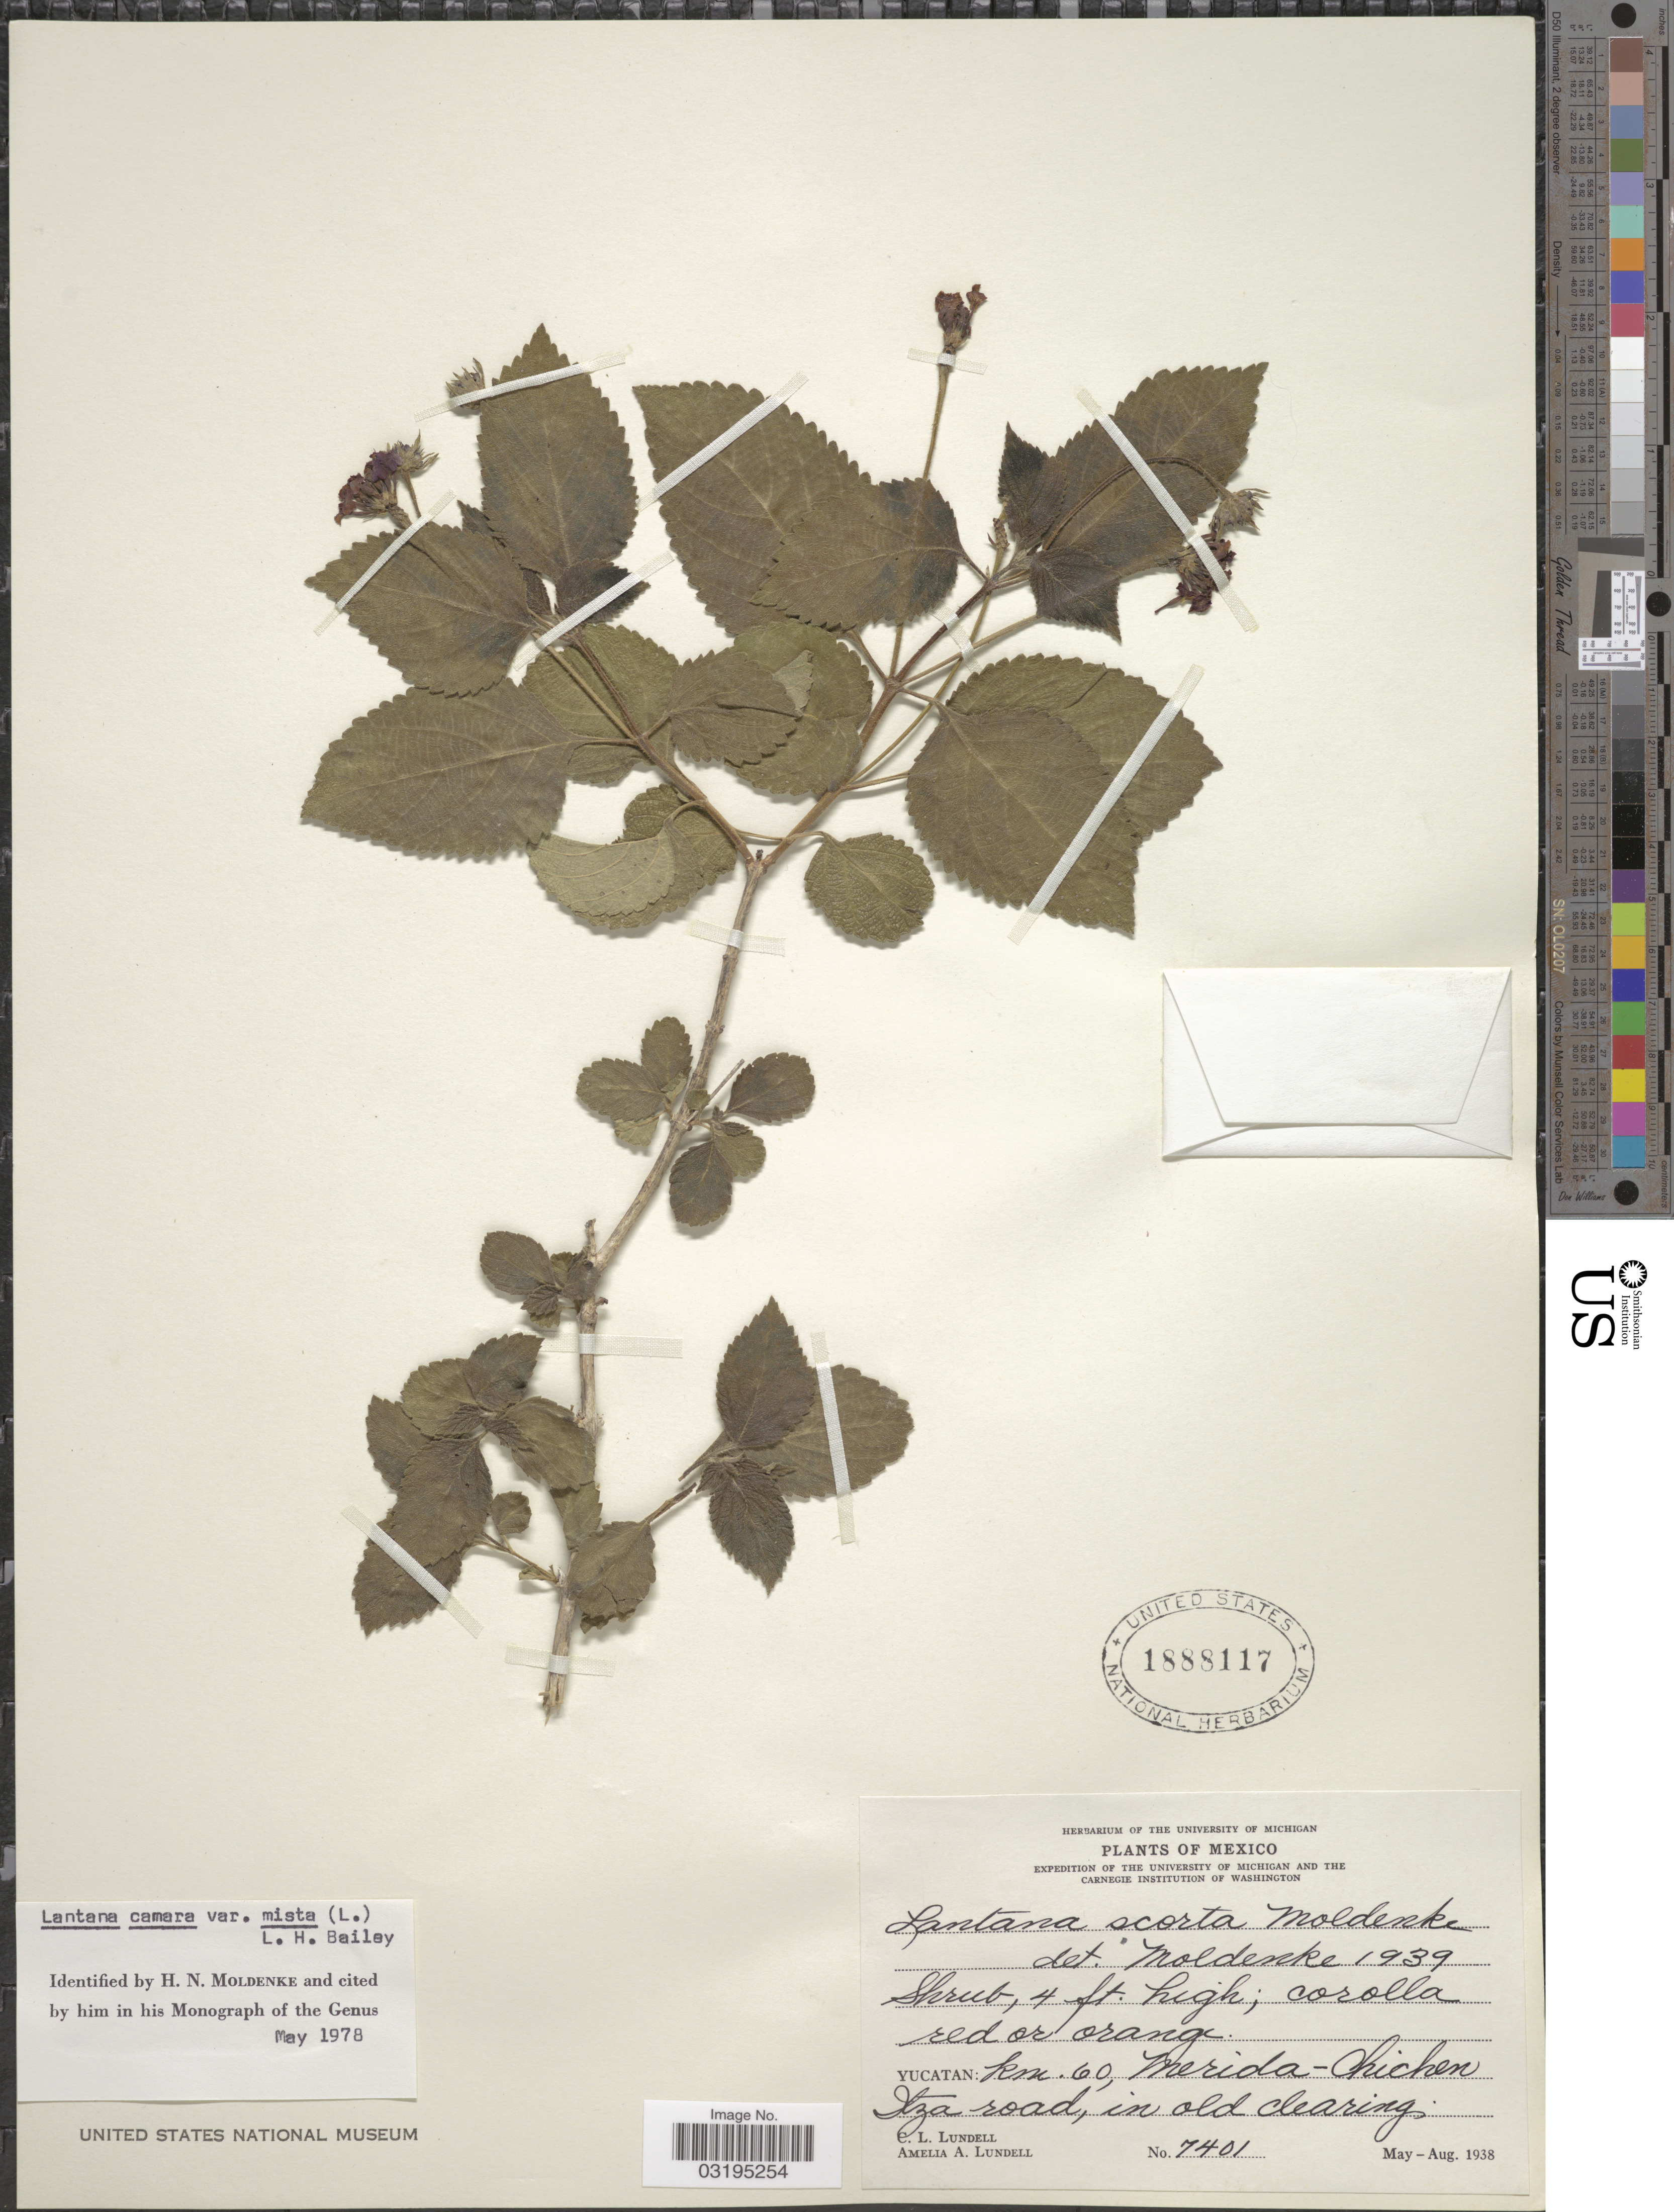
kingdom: Plantae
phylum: Tracheophyta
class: Magnoliopsida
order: Lamiales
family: Verbenaceae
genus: Lantana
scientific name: Lantana camara var. mista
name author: (L.) L.H. Bailey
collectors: C. L. Lundell & A. A. Lundell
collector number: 7401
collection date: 1938-05/1938-08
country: Mexico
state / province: Yucatán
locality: Km. 60 Merida - Chichen Itza road, in old clearing.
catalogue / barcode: US 1888117